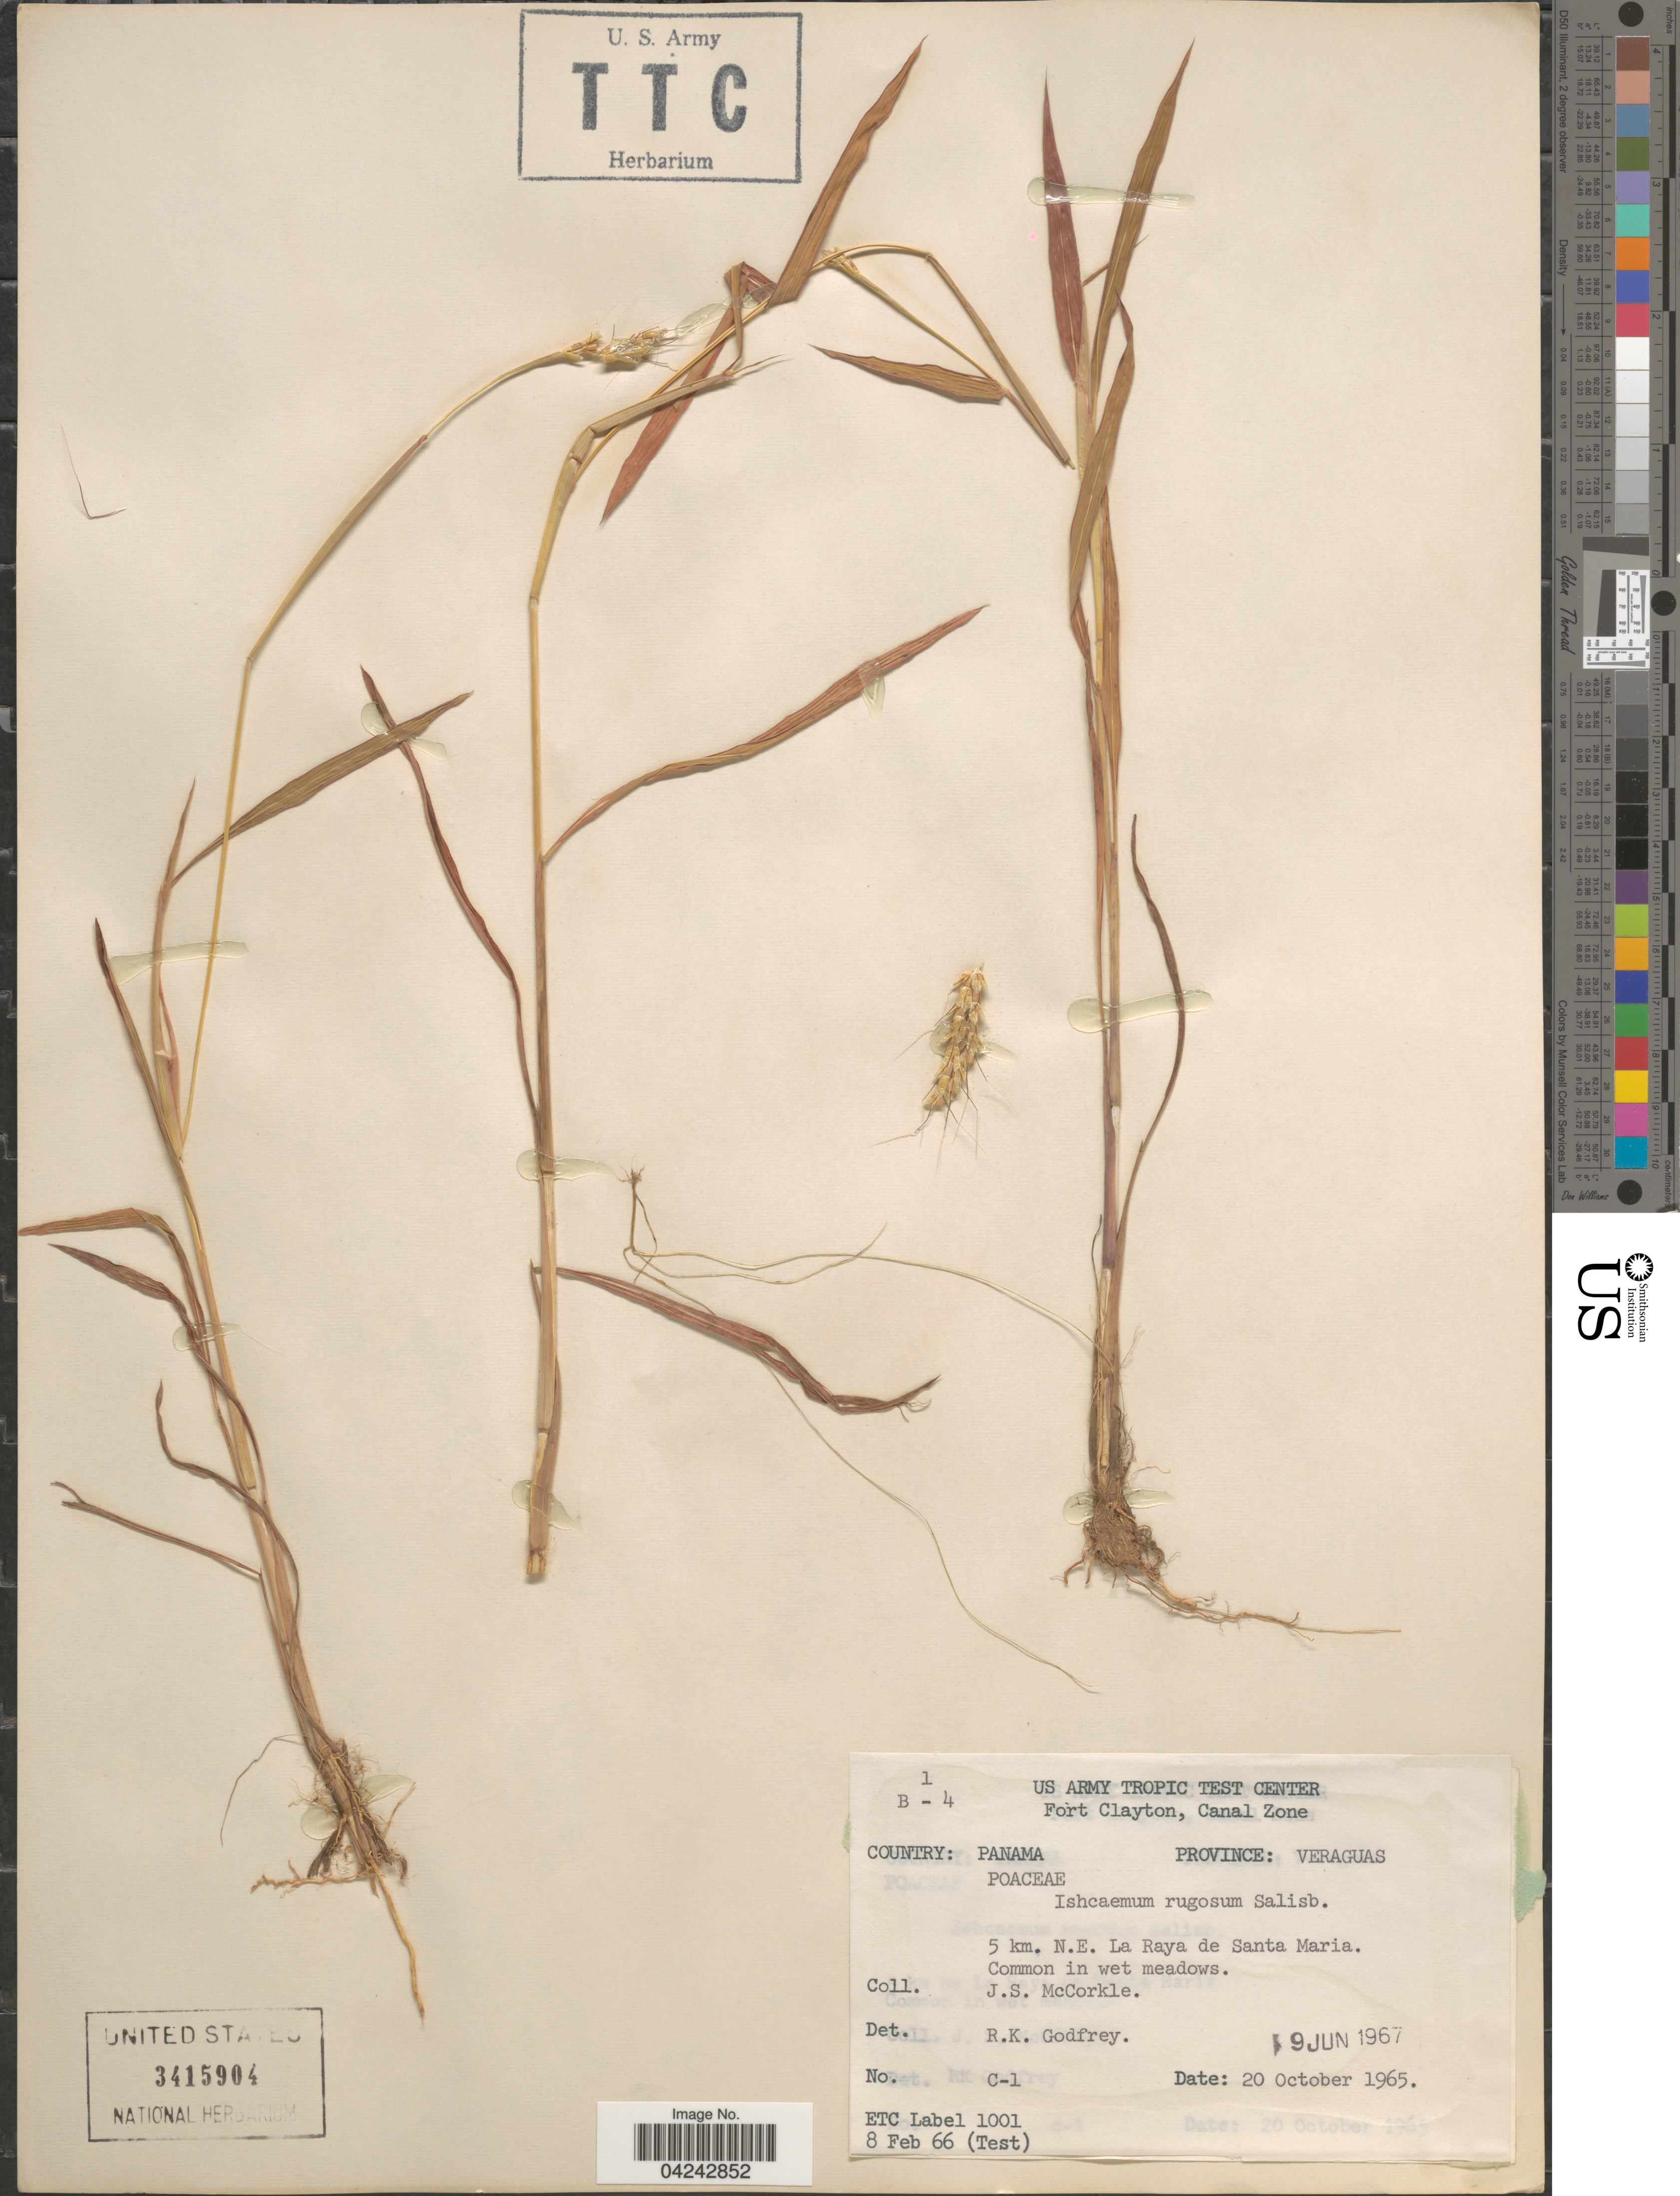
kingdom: Plantae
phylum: Tracheophyta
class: Liliopsida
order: Poales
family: Poaceae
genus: Ischaemum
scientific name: Ischaemum rugosum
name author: Salisb.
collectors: J. McCorkle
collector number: C-1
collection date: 1965-10-20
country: Panama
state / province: Veraguas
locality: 5 km. N.E. La Raya de Santa Maria. In wet meadows.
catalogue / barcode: US 3415904